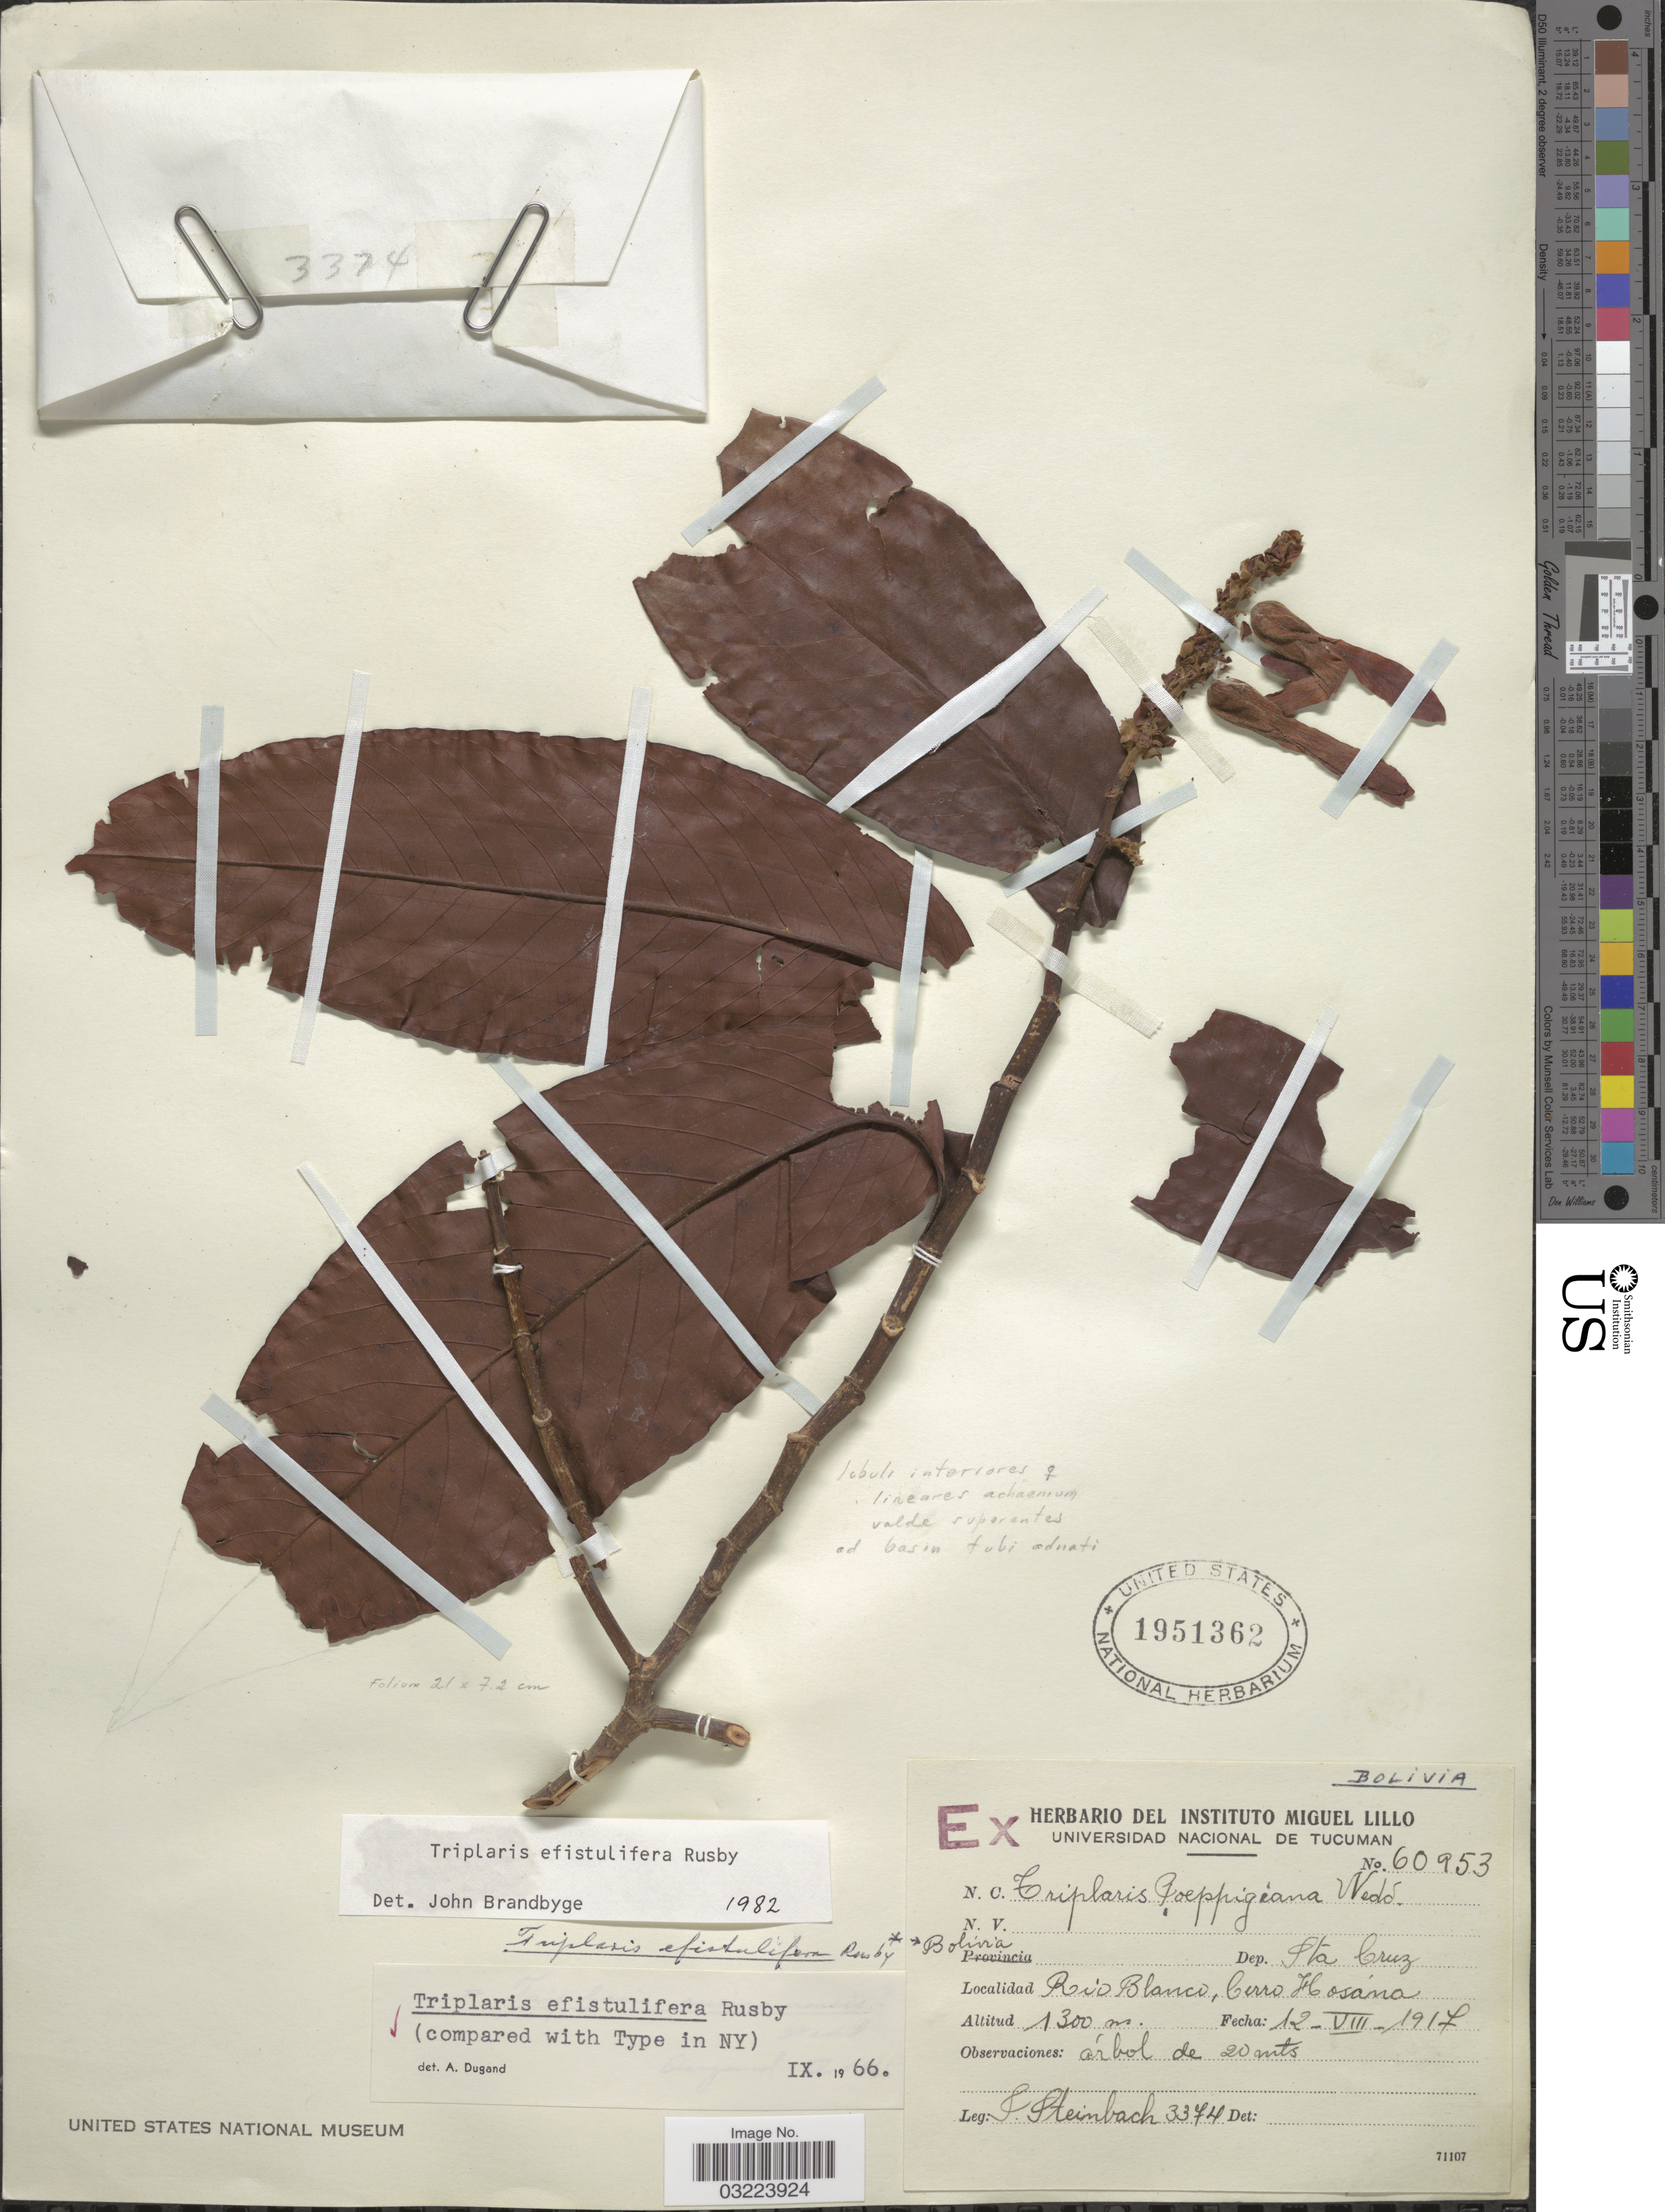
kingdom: Plantae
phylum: Tracheophyta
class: Magnoliopsida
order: Caryophyllales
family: Polygonaceae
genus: Triplaris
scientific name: Triplaris efistulifera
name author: Rusby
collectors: J. Steinbach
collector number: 3374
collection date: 1917-08-12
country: Bolivia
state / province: Santa Cruz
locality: Dep. Sta Cruz. Rio Blanco, Cerro Hosana.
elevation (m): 1300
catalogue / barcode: US 1951362